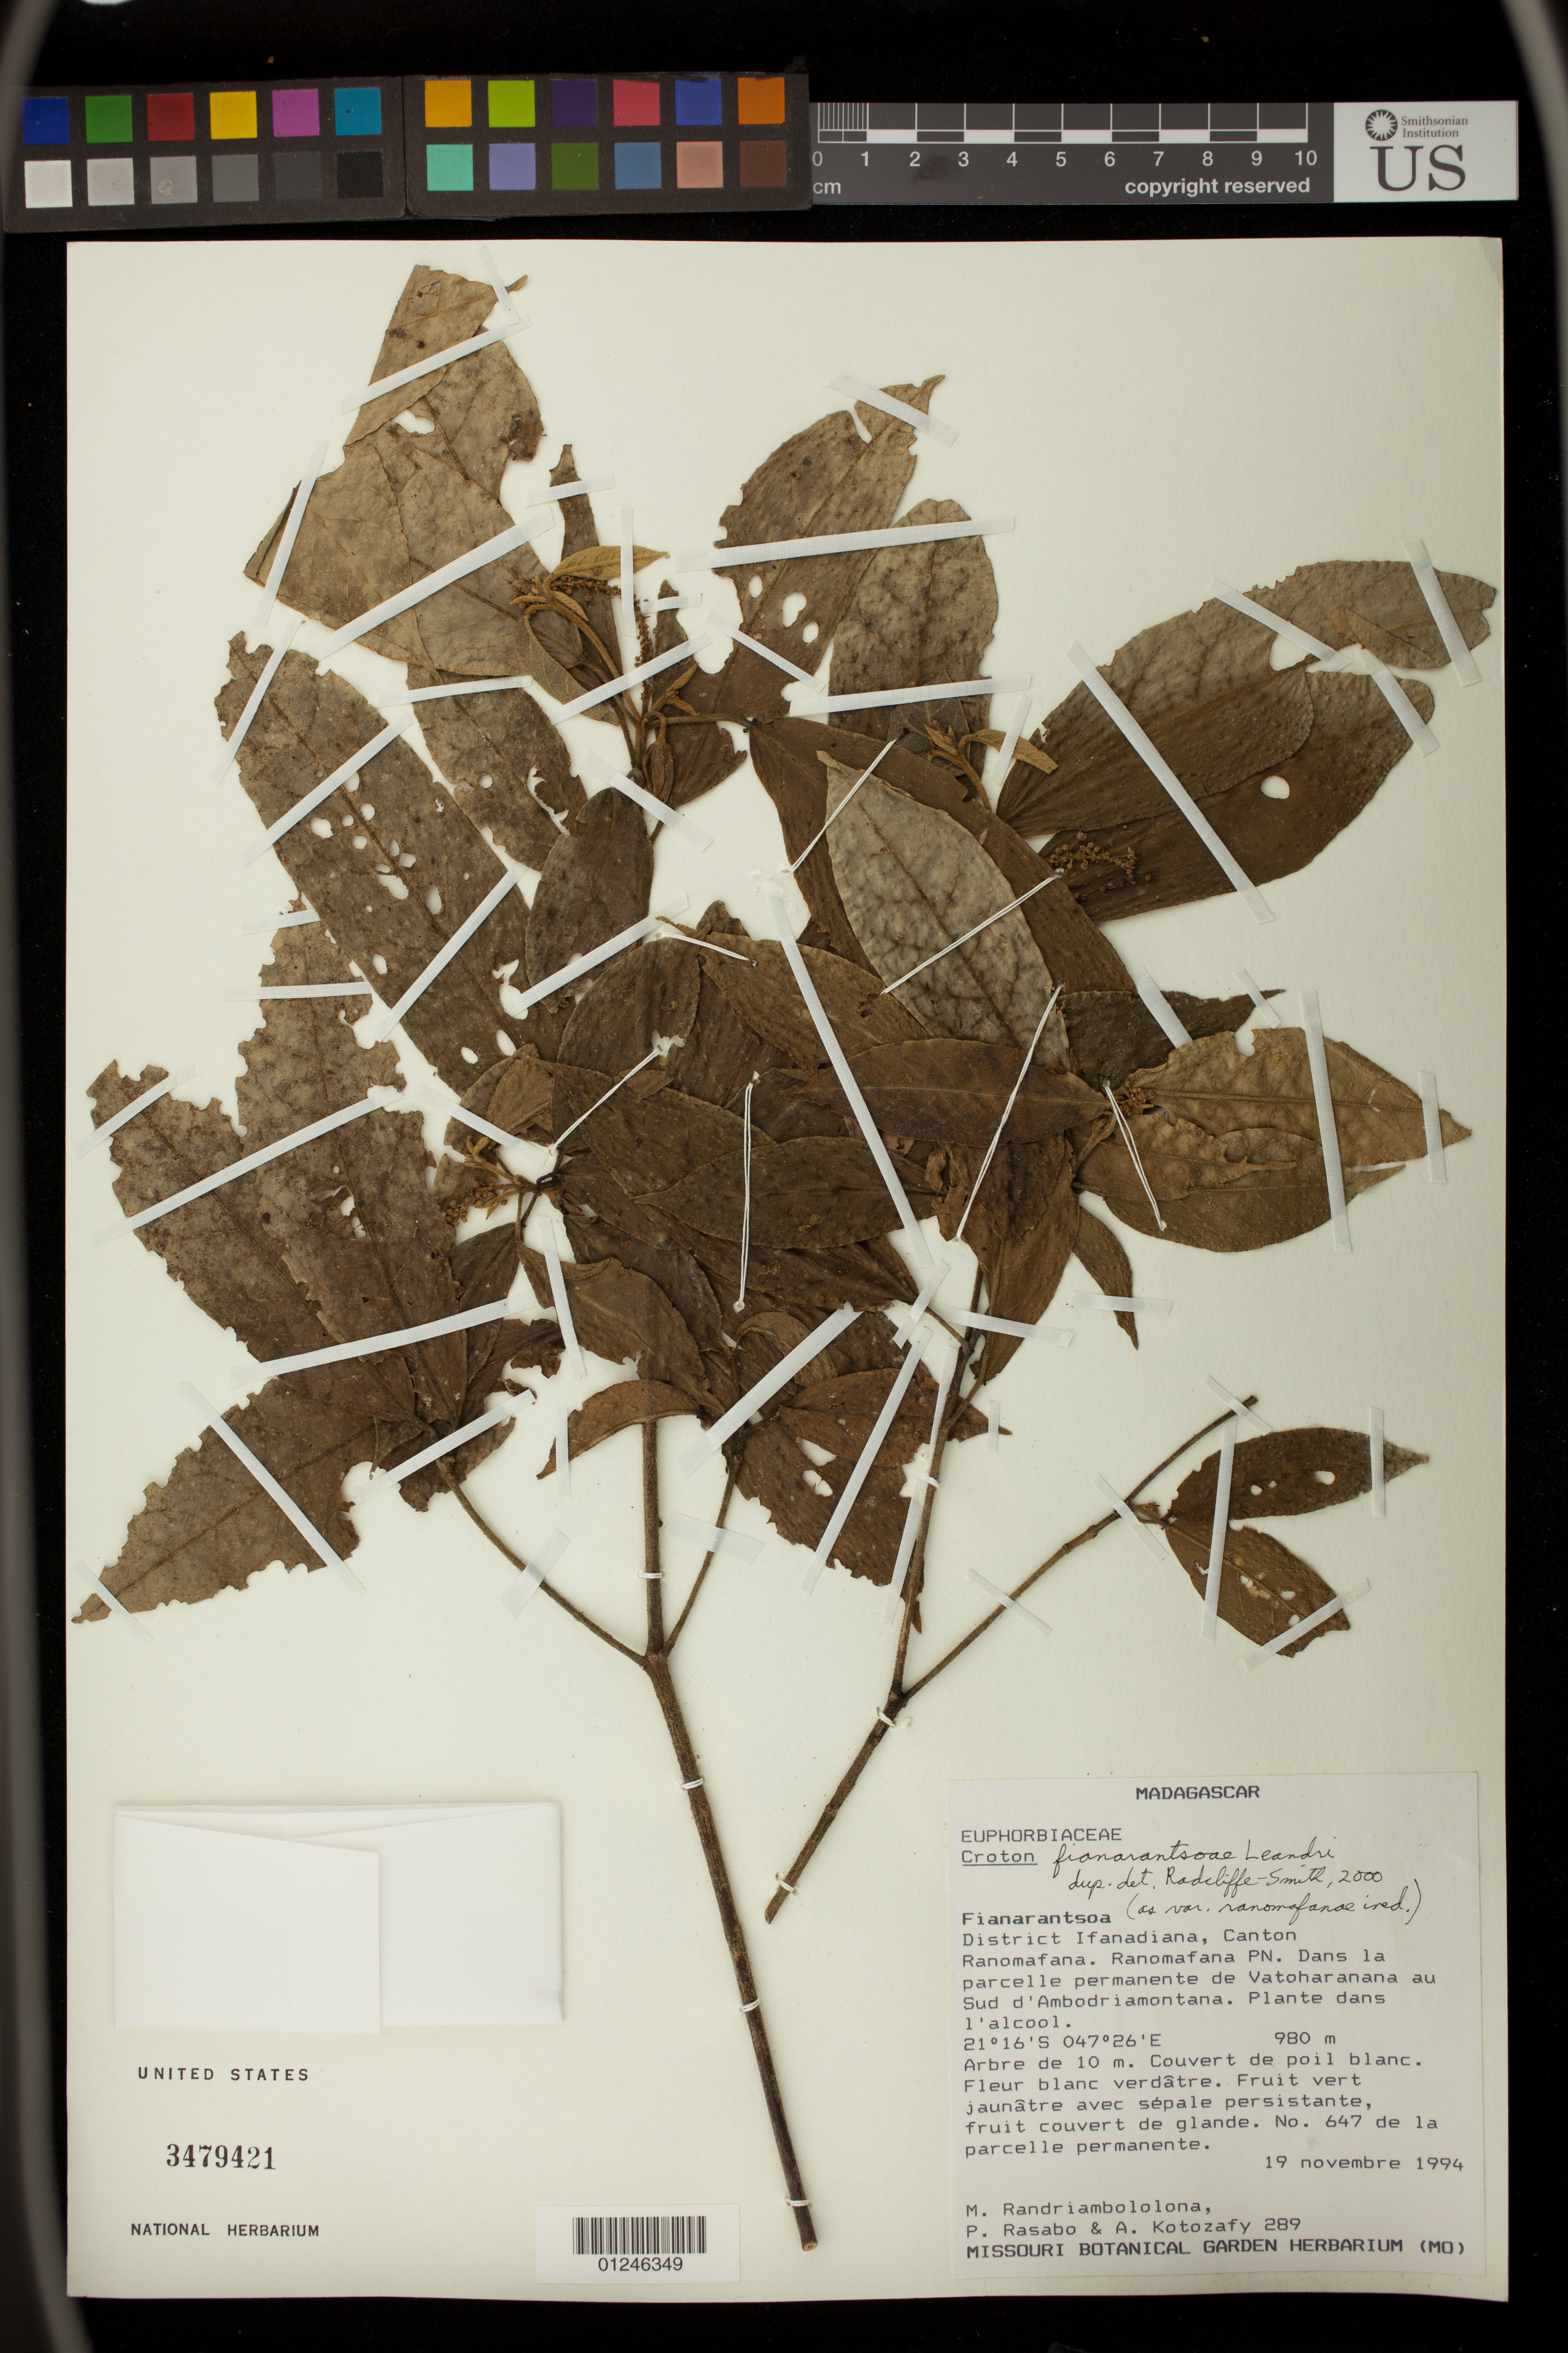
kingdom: Plantae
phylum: Tracheophyta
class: Magnoliopsida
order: Malpighiales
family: Euphorbiaceae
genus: Croton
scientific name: Croton fianarantsoae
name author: Leandri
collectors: M. Randriambololona, P. Rasabo & A. Kotozafy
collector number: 289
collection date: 1994-11-19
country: Madagascar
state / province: Vatovavy Fitovinany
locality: Canton Ranomafana. Ranomafana PN. Dans la parcelle permanente de Vatoharanana au Sud d'Ambodriamontana. Plante dans l'alcool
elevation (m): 980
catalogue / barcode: US 3479421